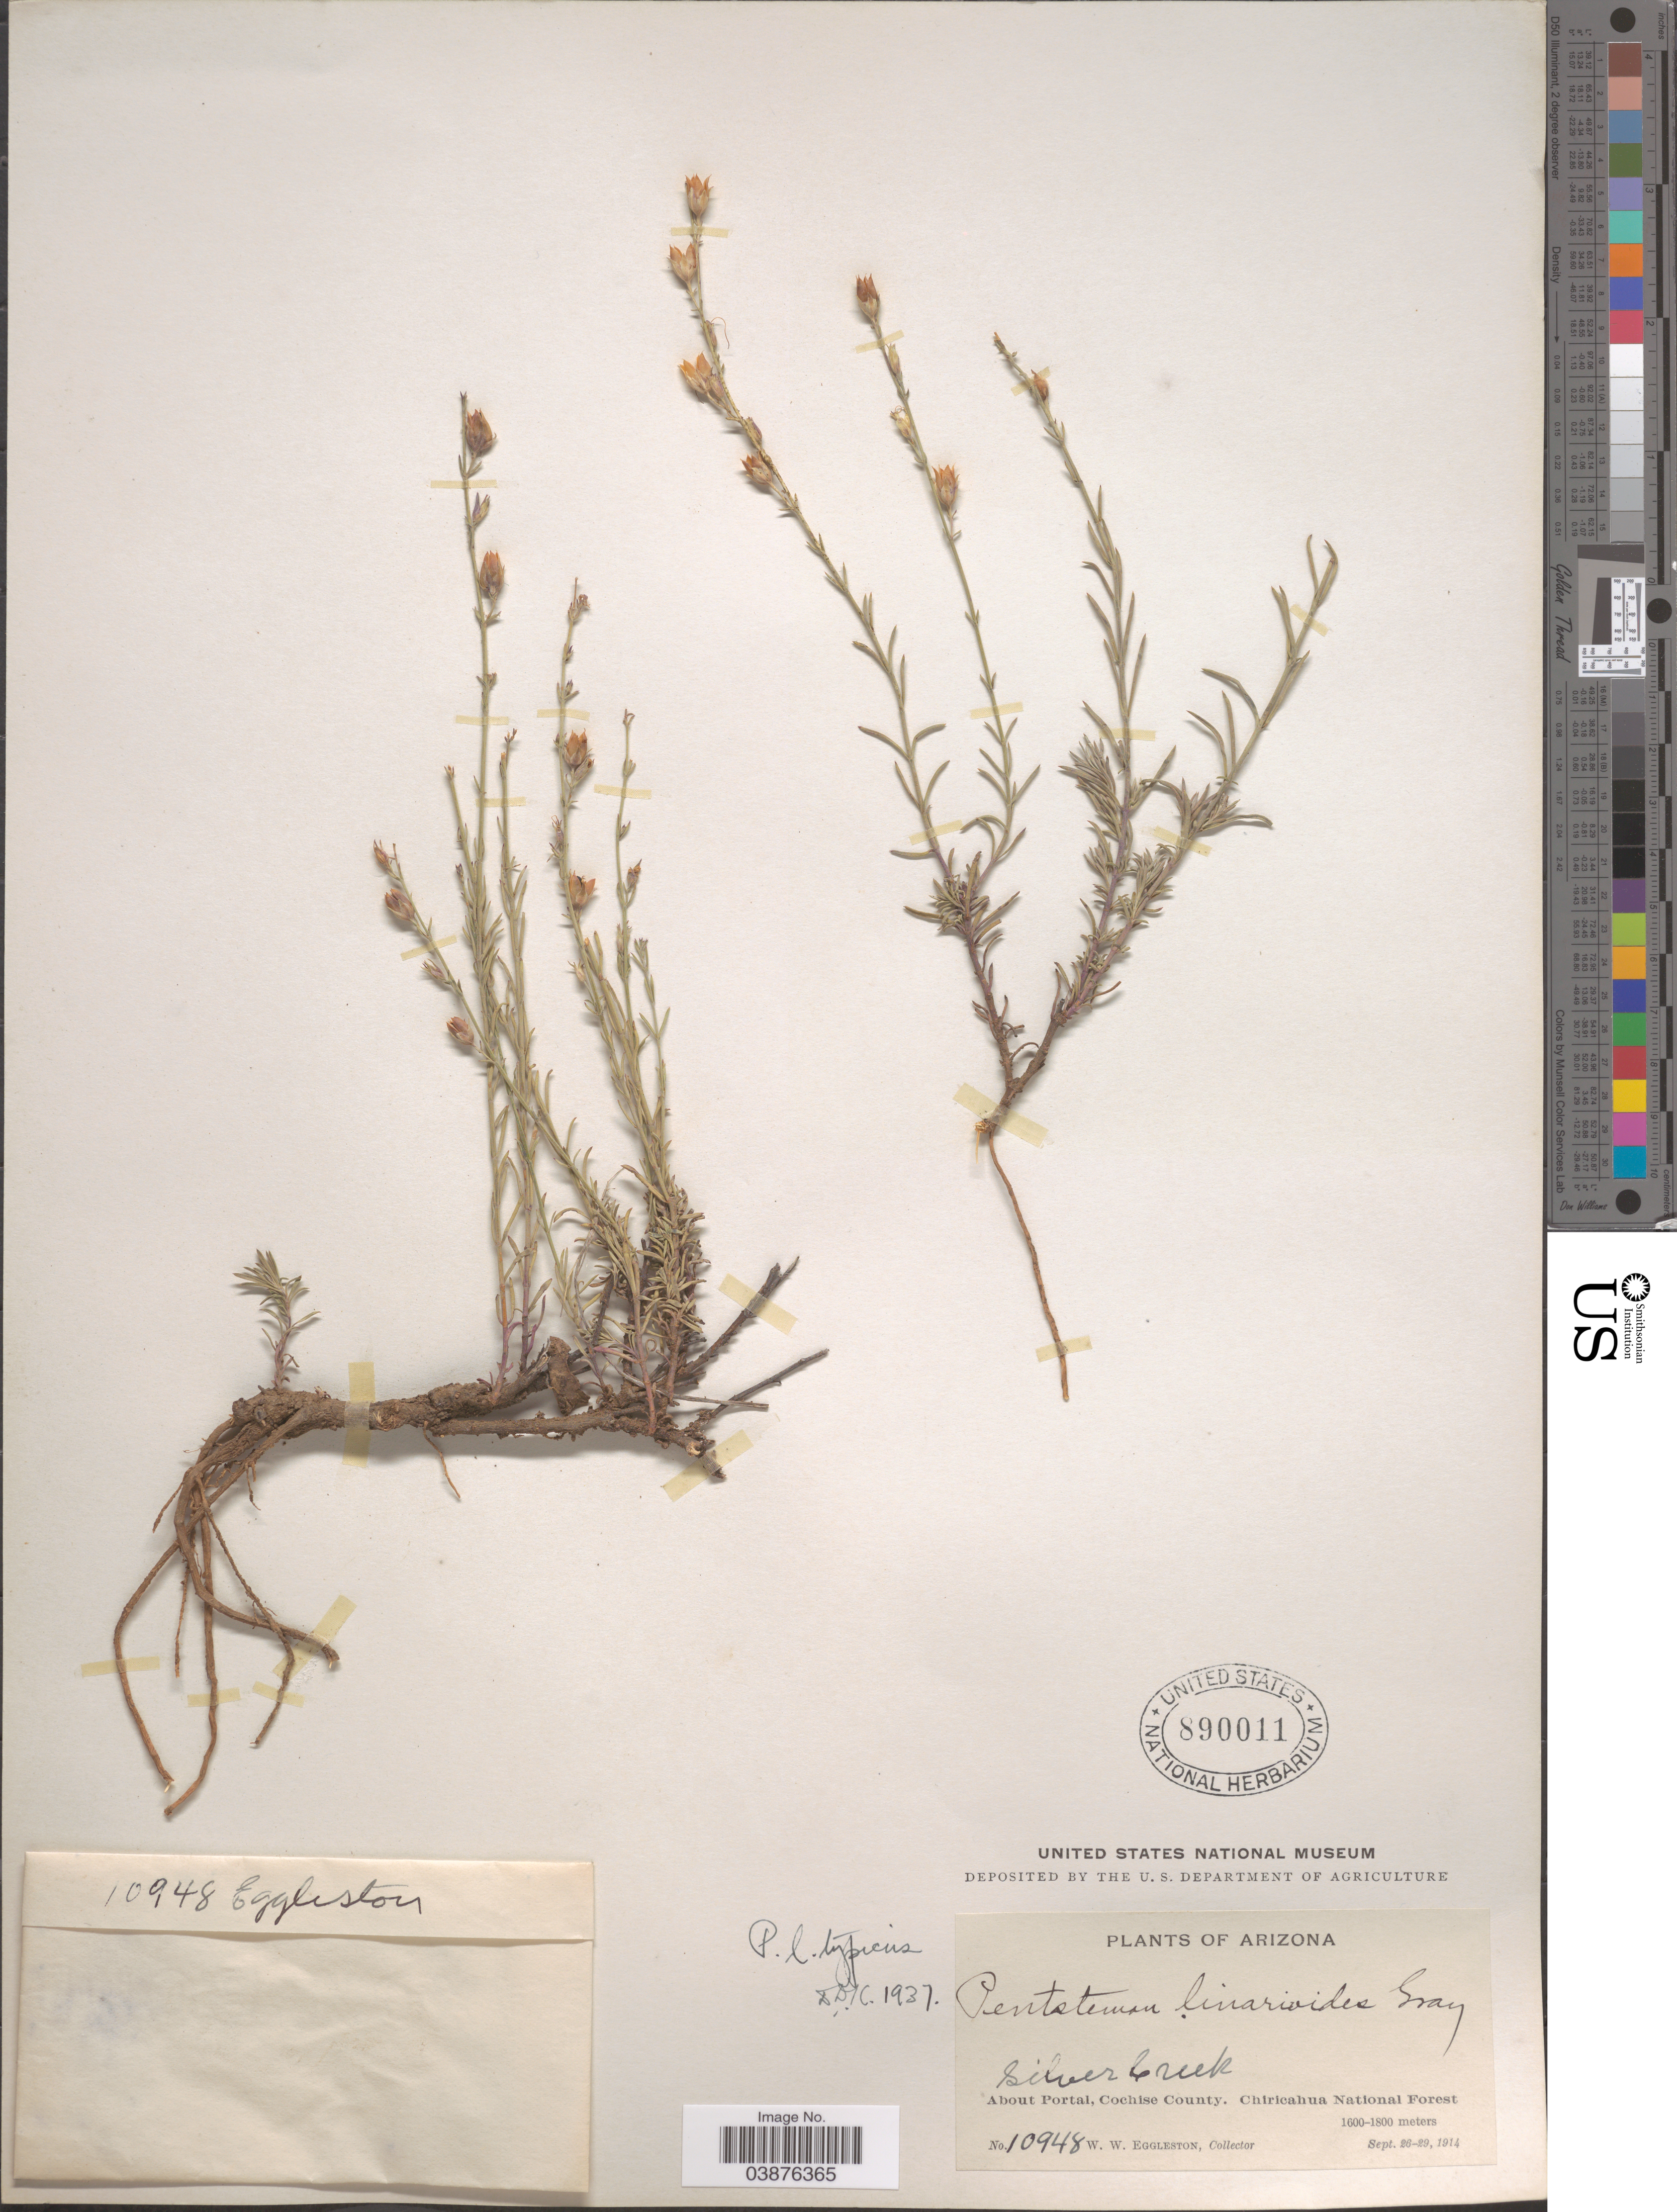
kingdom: Plantae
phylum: Tracheophyta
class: Magnoliopsida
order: Lamiales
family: Plantaginaceae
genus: Penstemon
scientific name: Penstemon linarioides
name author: A. Gray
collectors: W. W. Eggleston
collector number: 10948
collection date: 1914-09-26/1914-09-29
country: United States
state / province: Arizona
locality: Silver Creek. About Portal, Cochise County. Chiricahua National Forest.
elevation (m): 1600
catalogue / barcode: US 890011